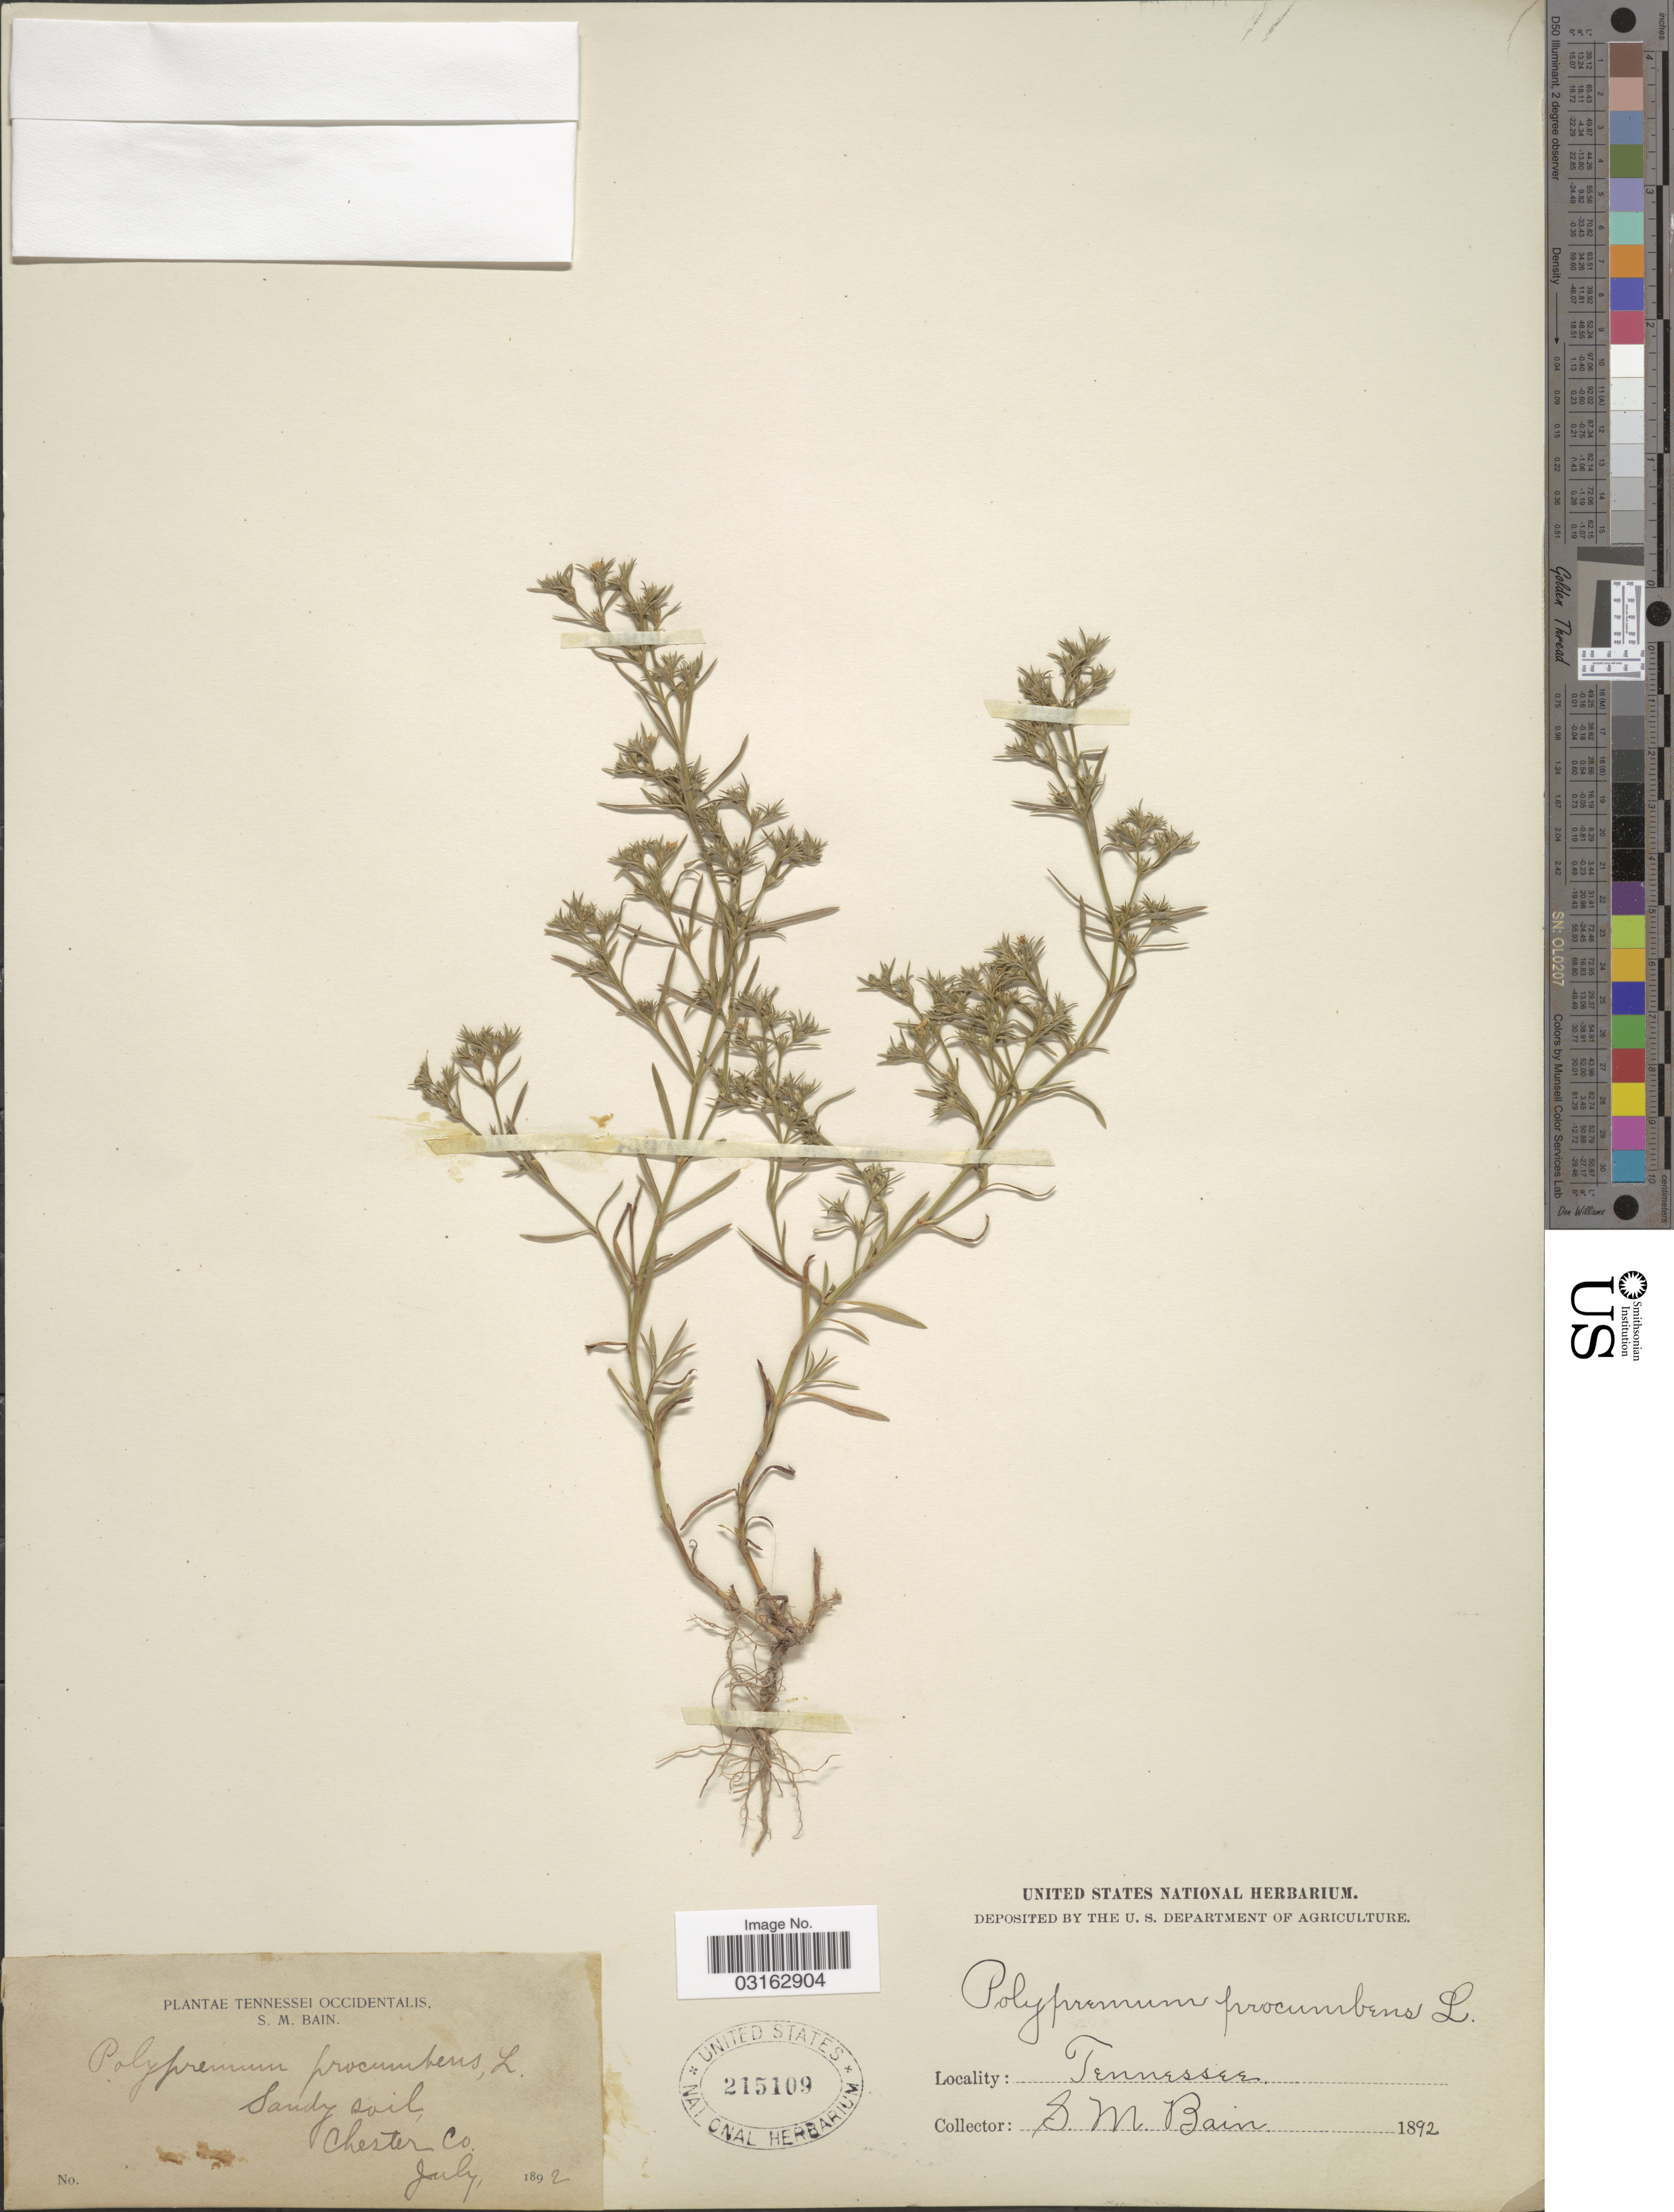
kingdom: Plantae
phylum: Tracheophyta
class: Magnoliopsida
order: Lamiales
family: Tetrachondraceae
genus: Polypremum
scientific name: Polypremum procumbens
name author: L.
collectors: S. M. Bain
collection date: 1892-07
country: United States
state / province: Tennessee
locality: Chester Co.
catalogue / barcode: US 215109